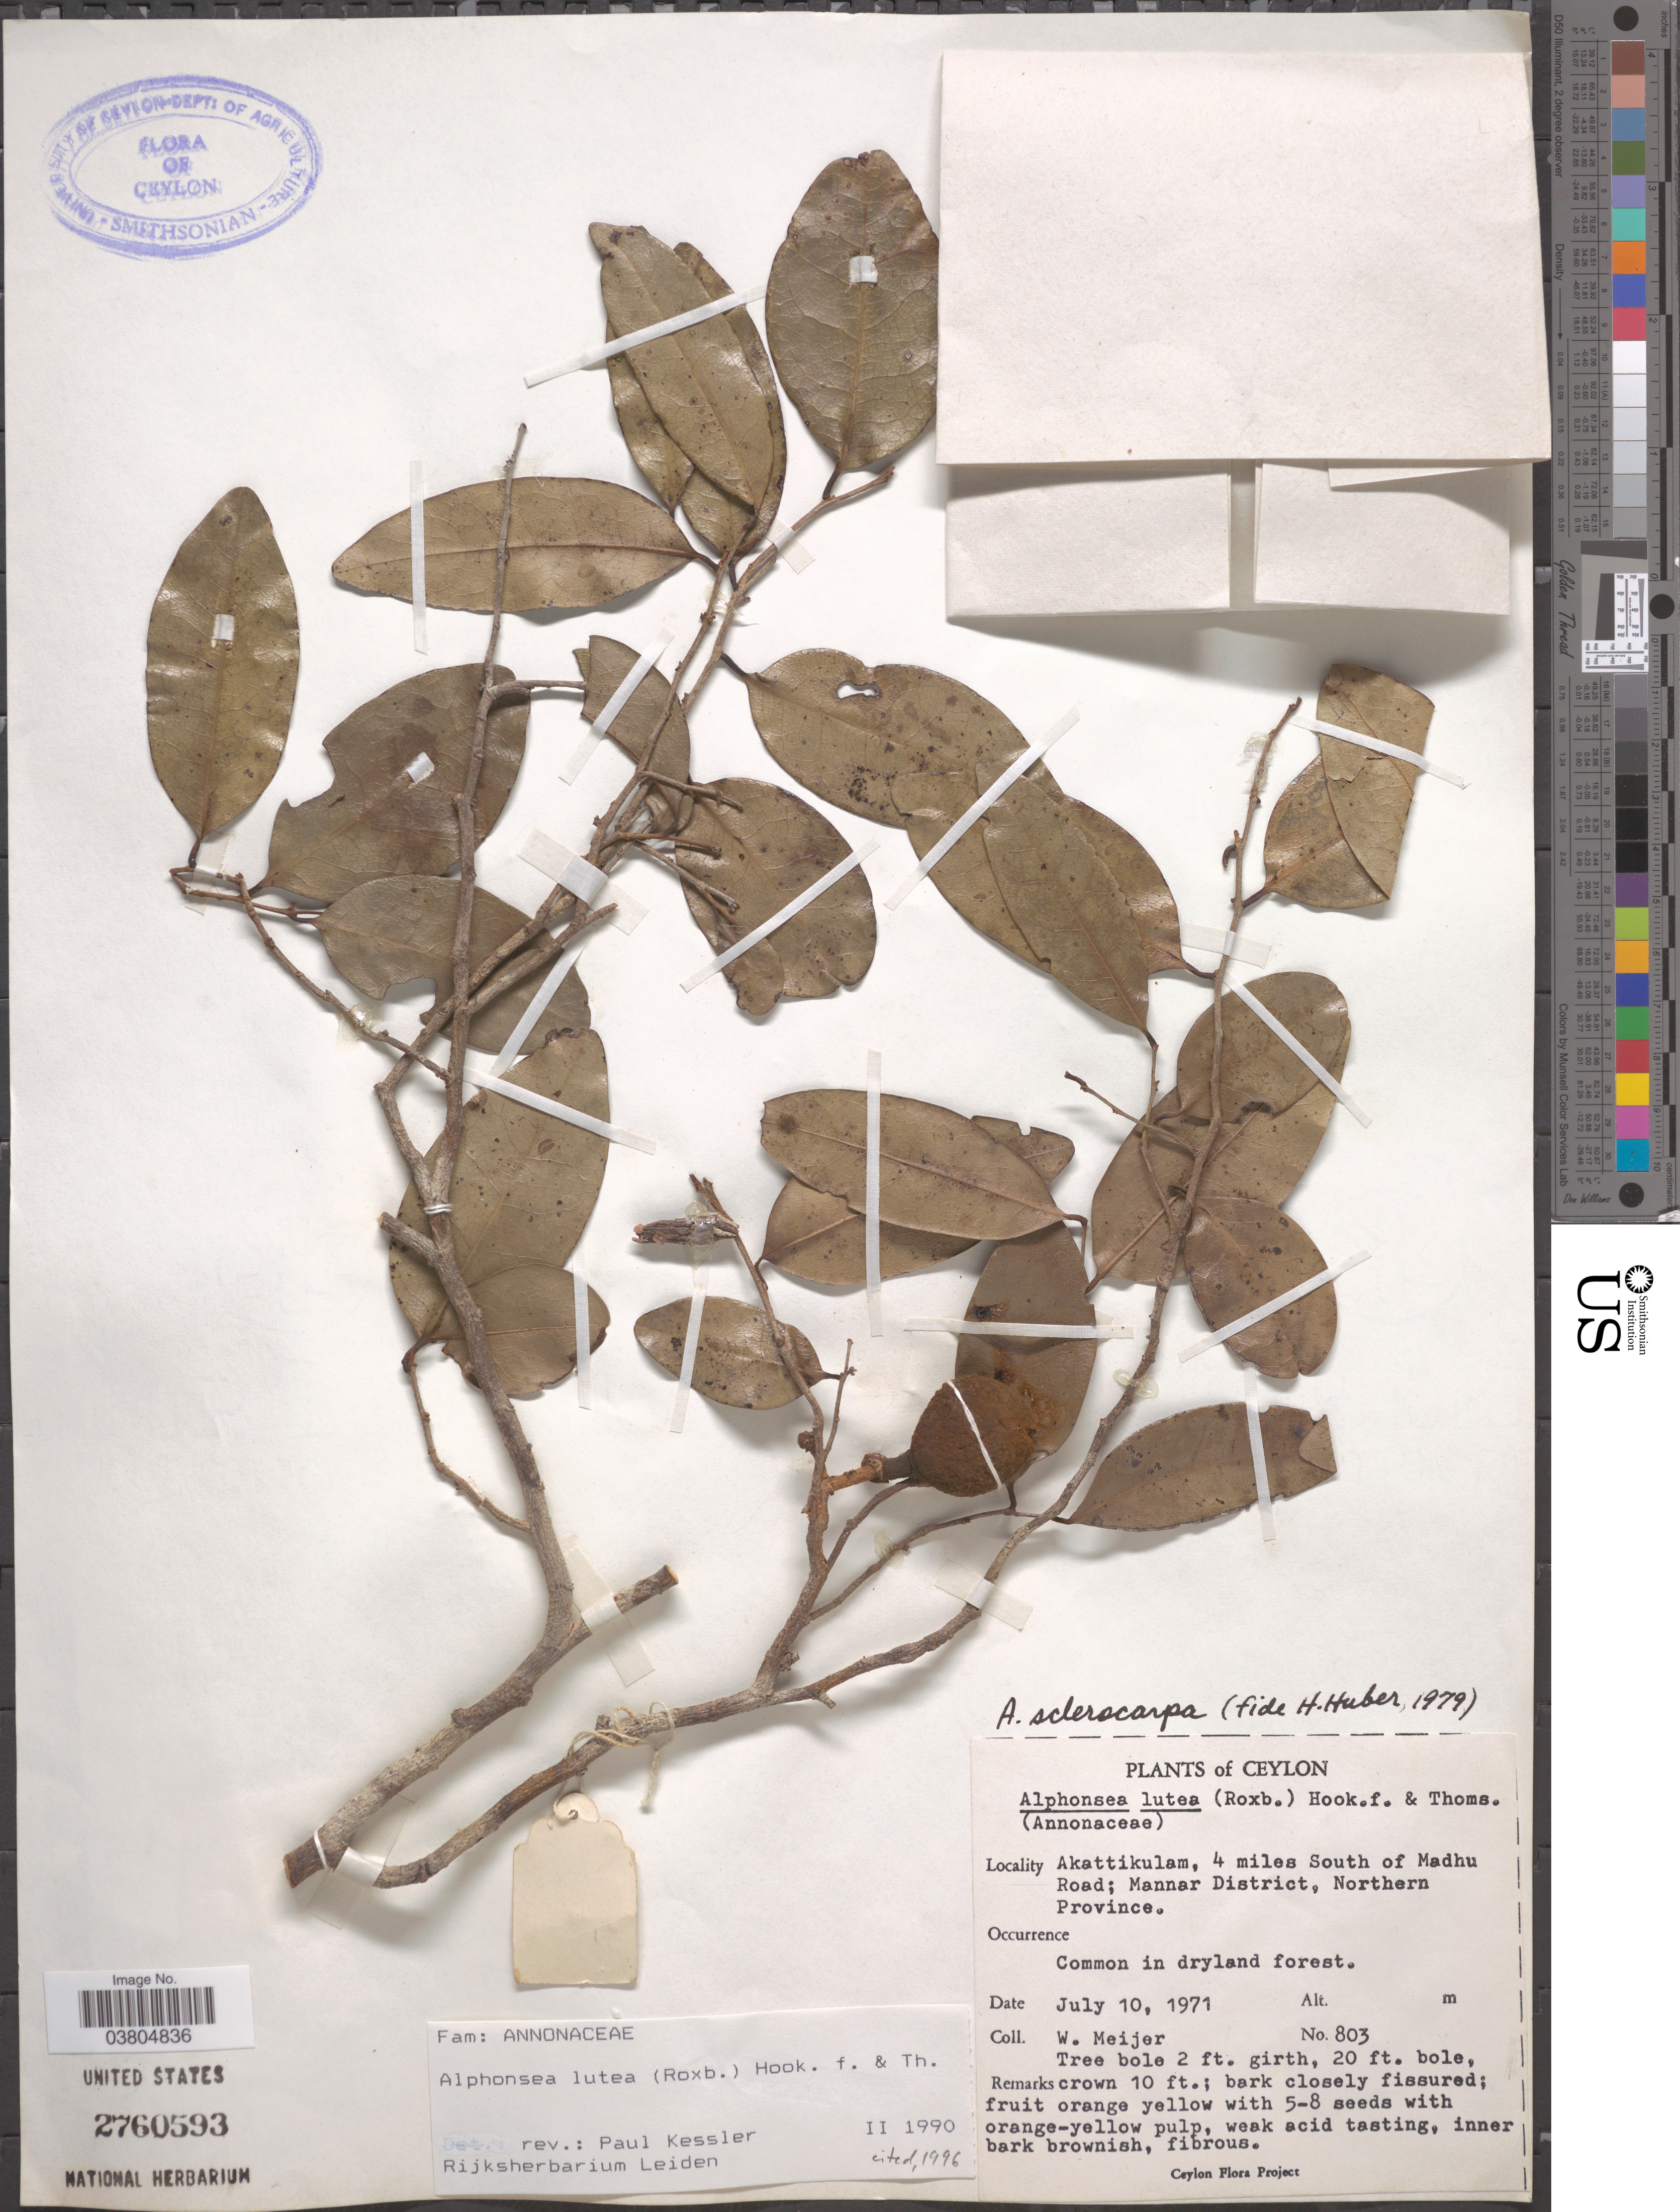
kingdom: Plantae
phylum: Tracheophyta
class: Magnoliopsida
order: Magnoliales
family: Annonaceae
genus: Alphonsea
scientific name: Alphonsea lutea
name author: (Roxb.) Hook. f. ex Thomson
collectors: W. Meijer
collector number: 803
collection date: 1971-07-10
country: Sri Lanka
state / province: Northern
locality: Ceylon. Akattikulam, 4 miles South of Madhu Road; Mannar District.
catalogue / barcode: US 2760593